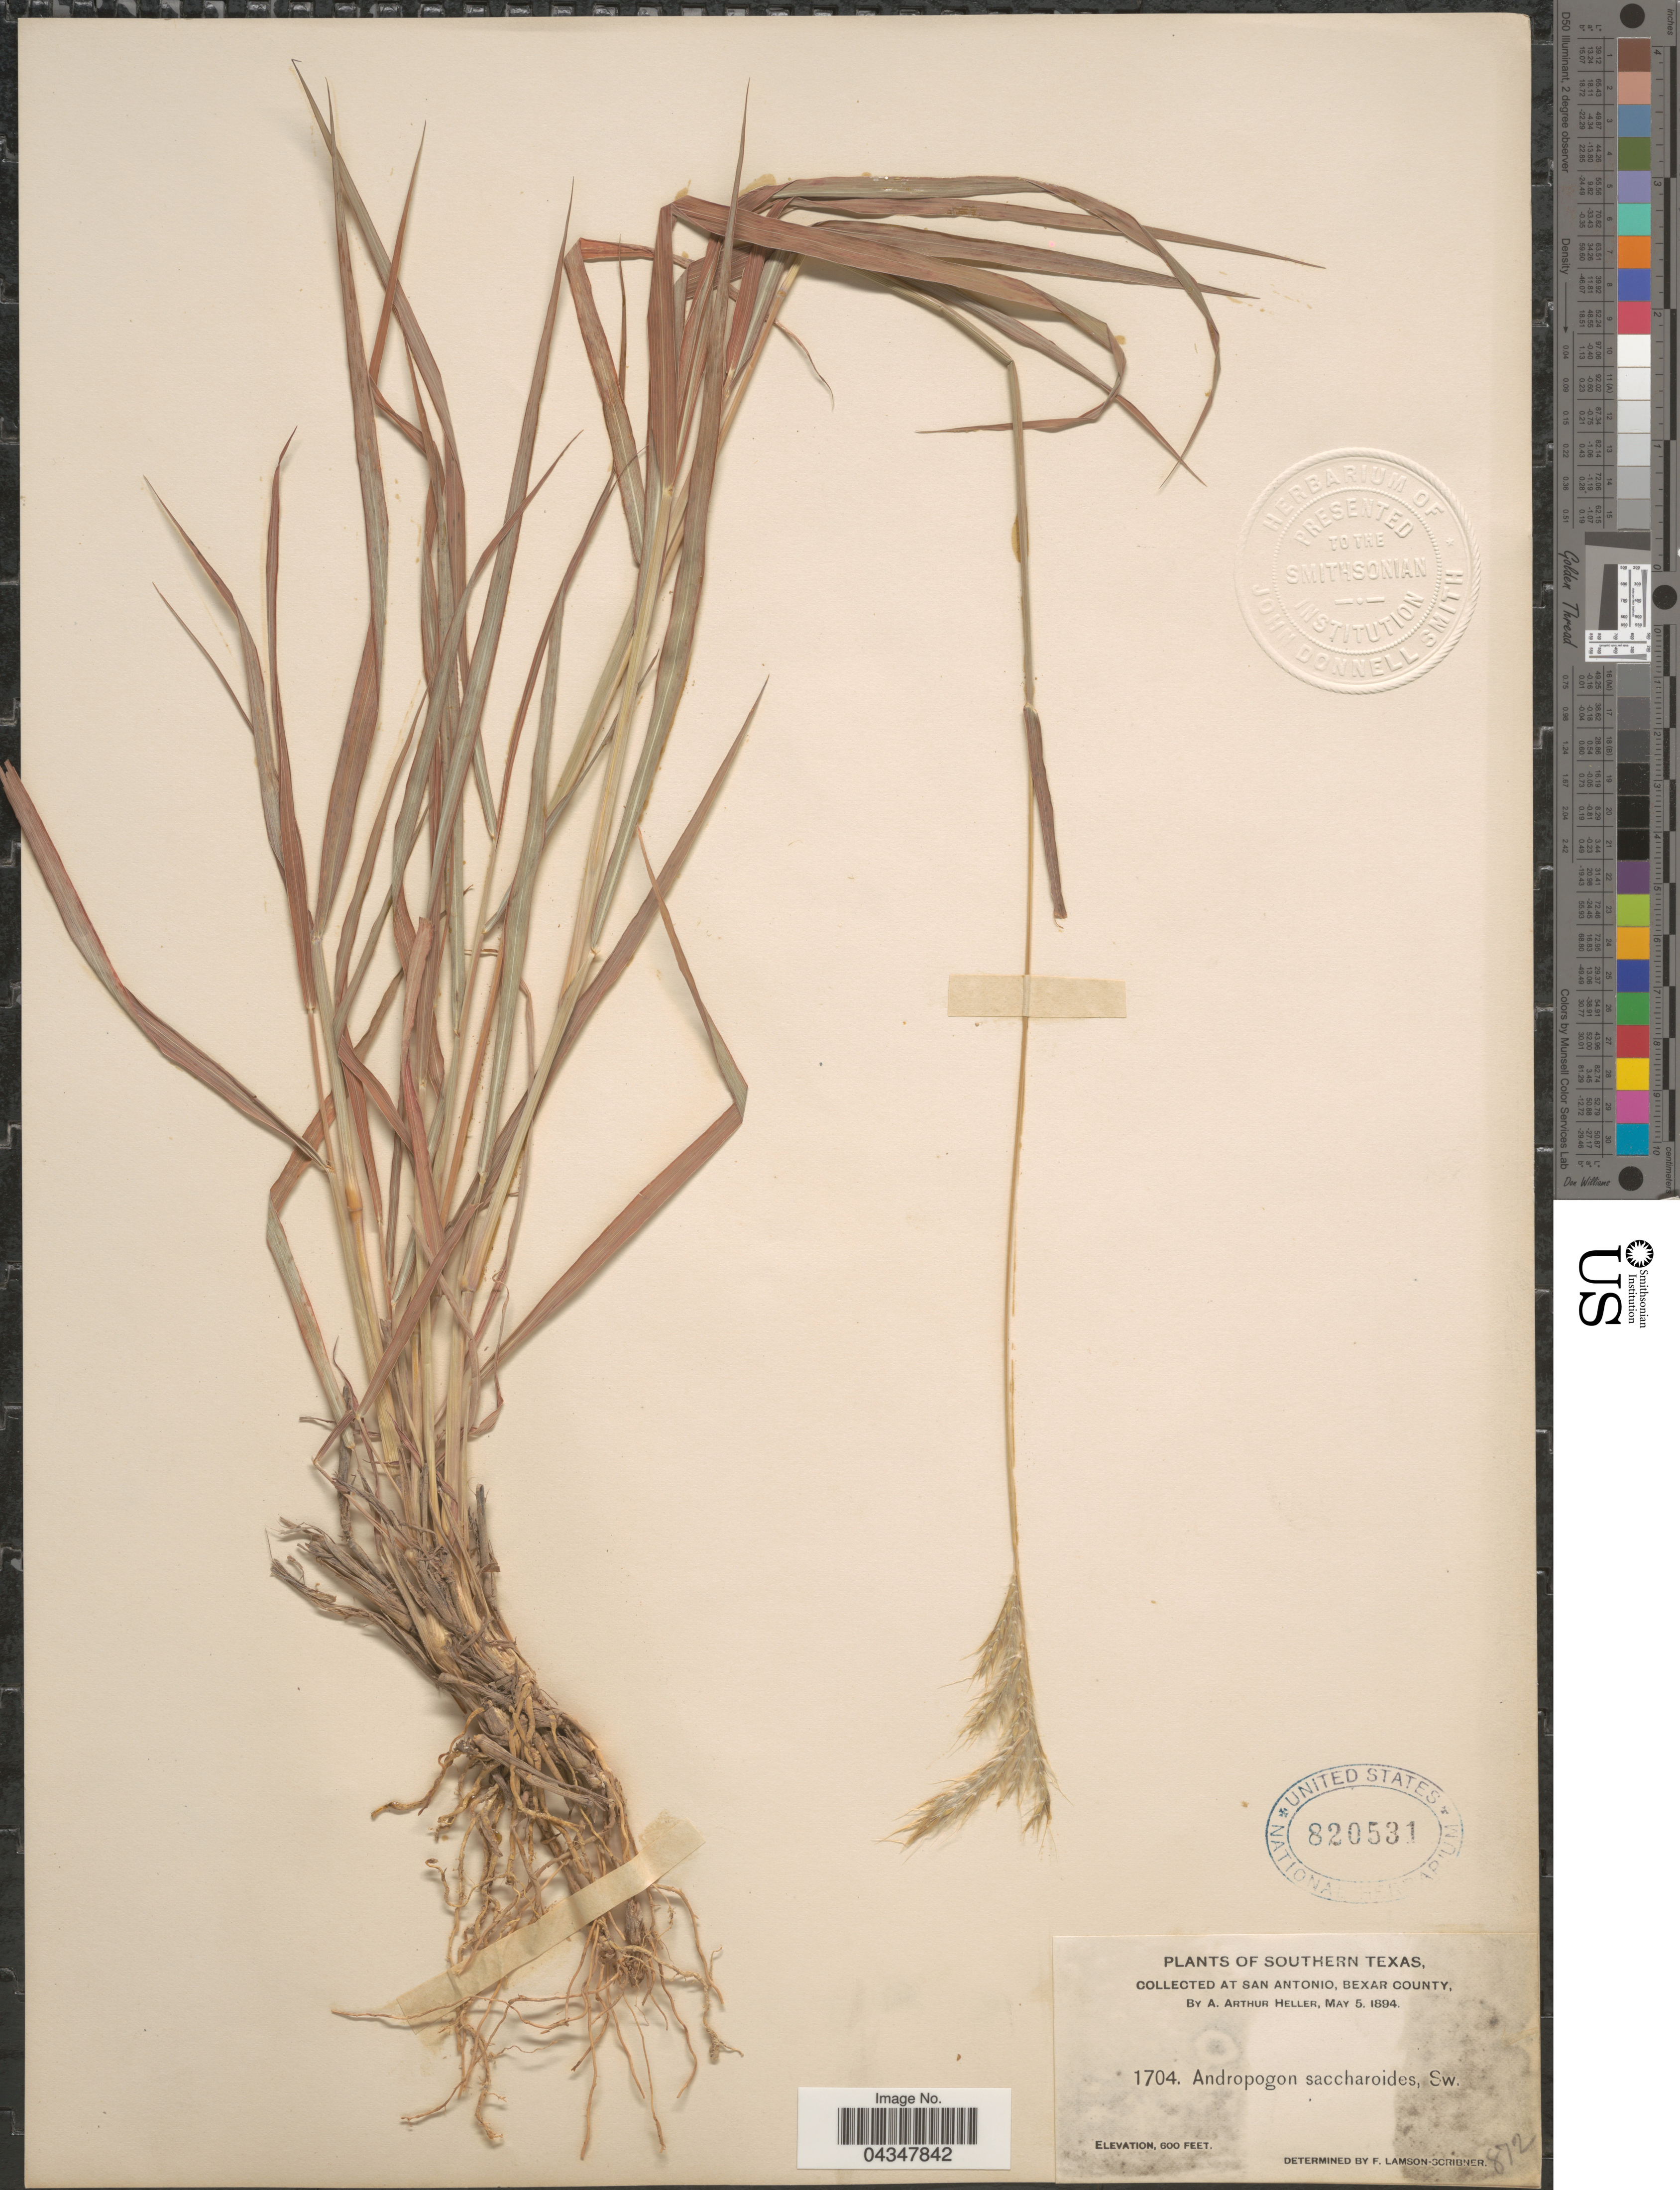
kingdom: Plantae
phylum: Tracheophyta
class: Liliopsida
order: Poales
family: Poaceae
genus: Bothriochloa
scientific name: Bothriochloa saccharoides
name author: (Sw.) Rydb.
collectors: A. A. Heller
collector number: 1704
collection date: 1894-05-05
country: United States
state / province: Texas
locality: Southern Texas. At San Antonio, Bexar County.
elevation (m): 183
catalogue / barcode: US 820531